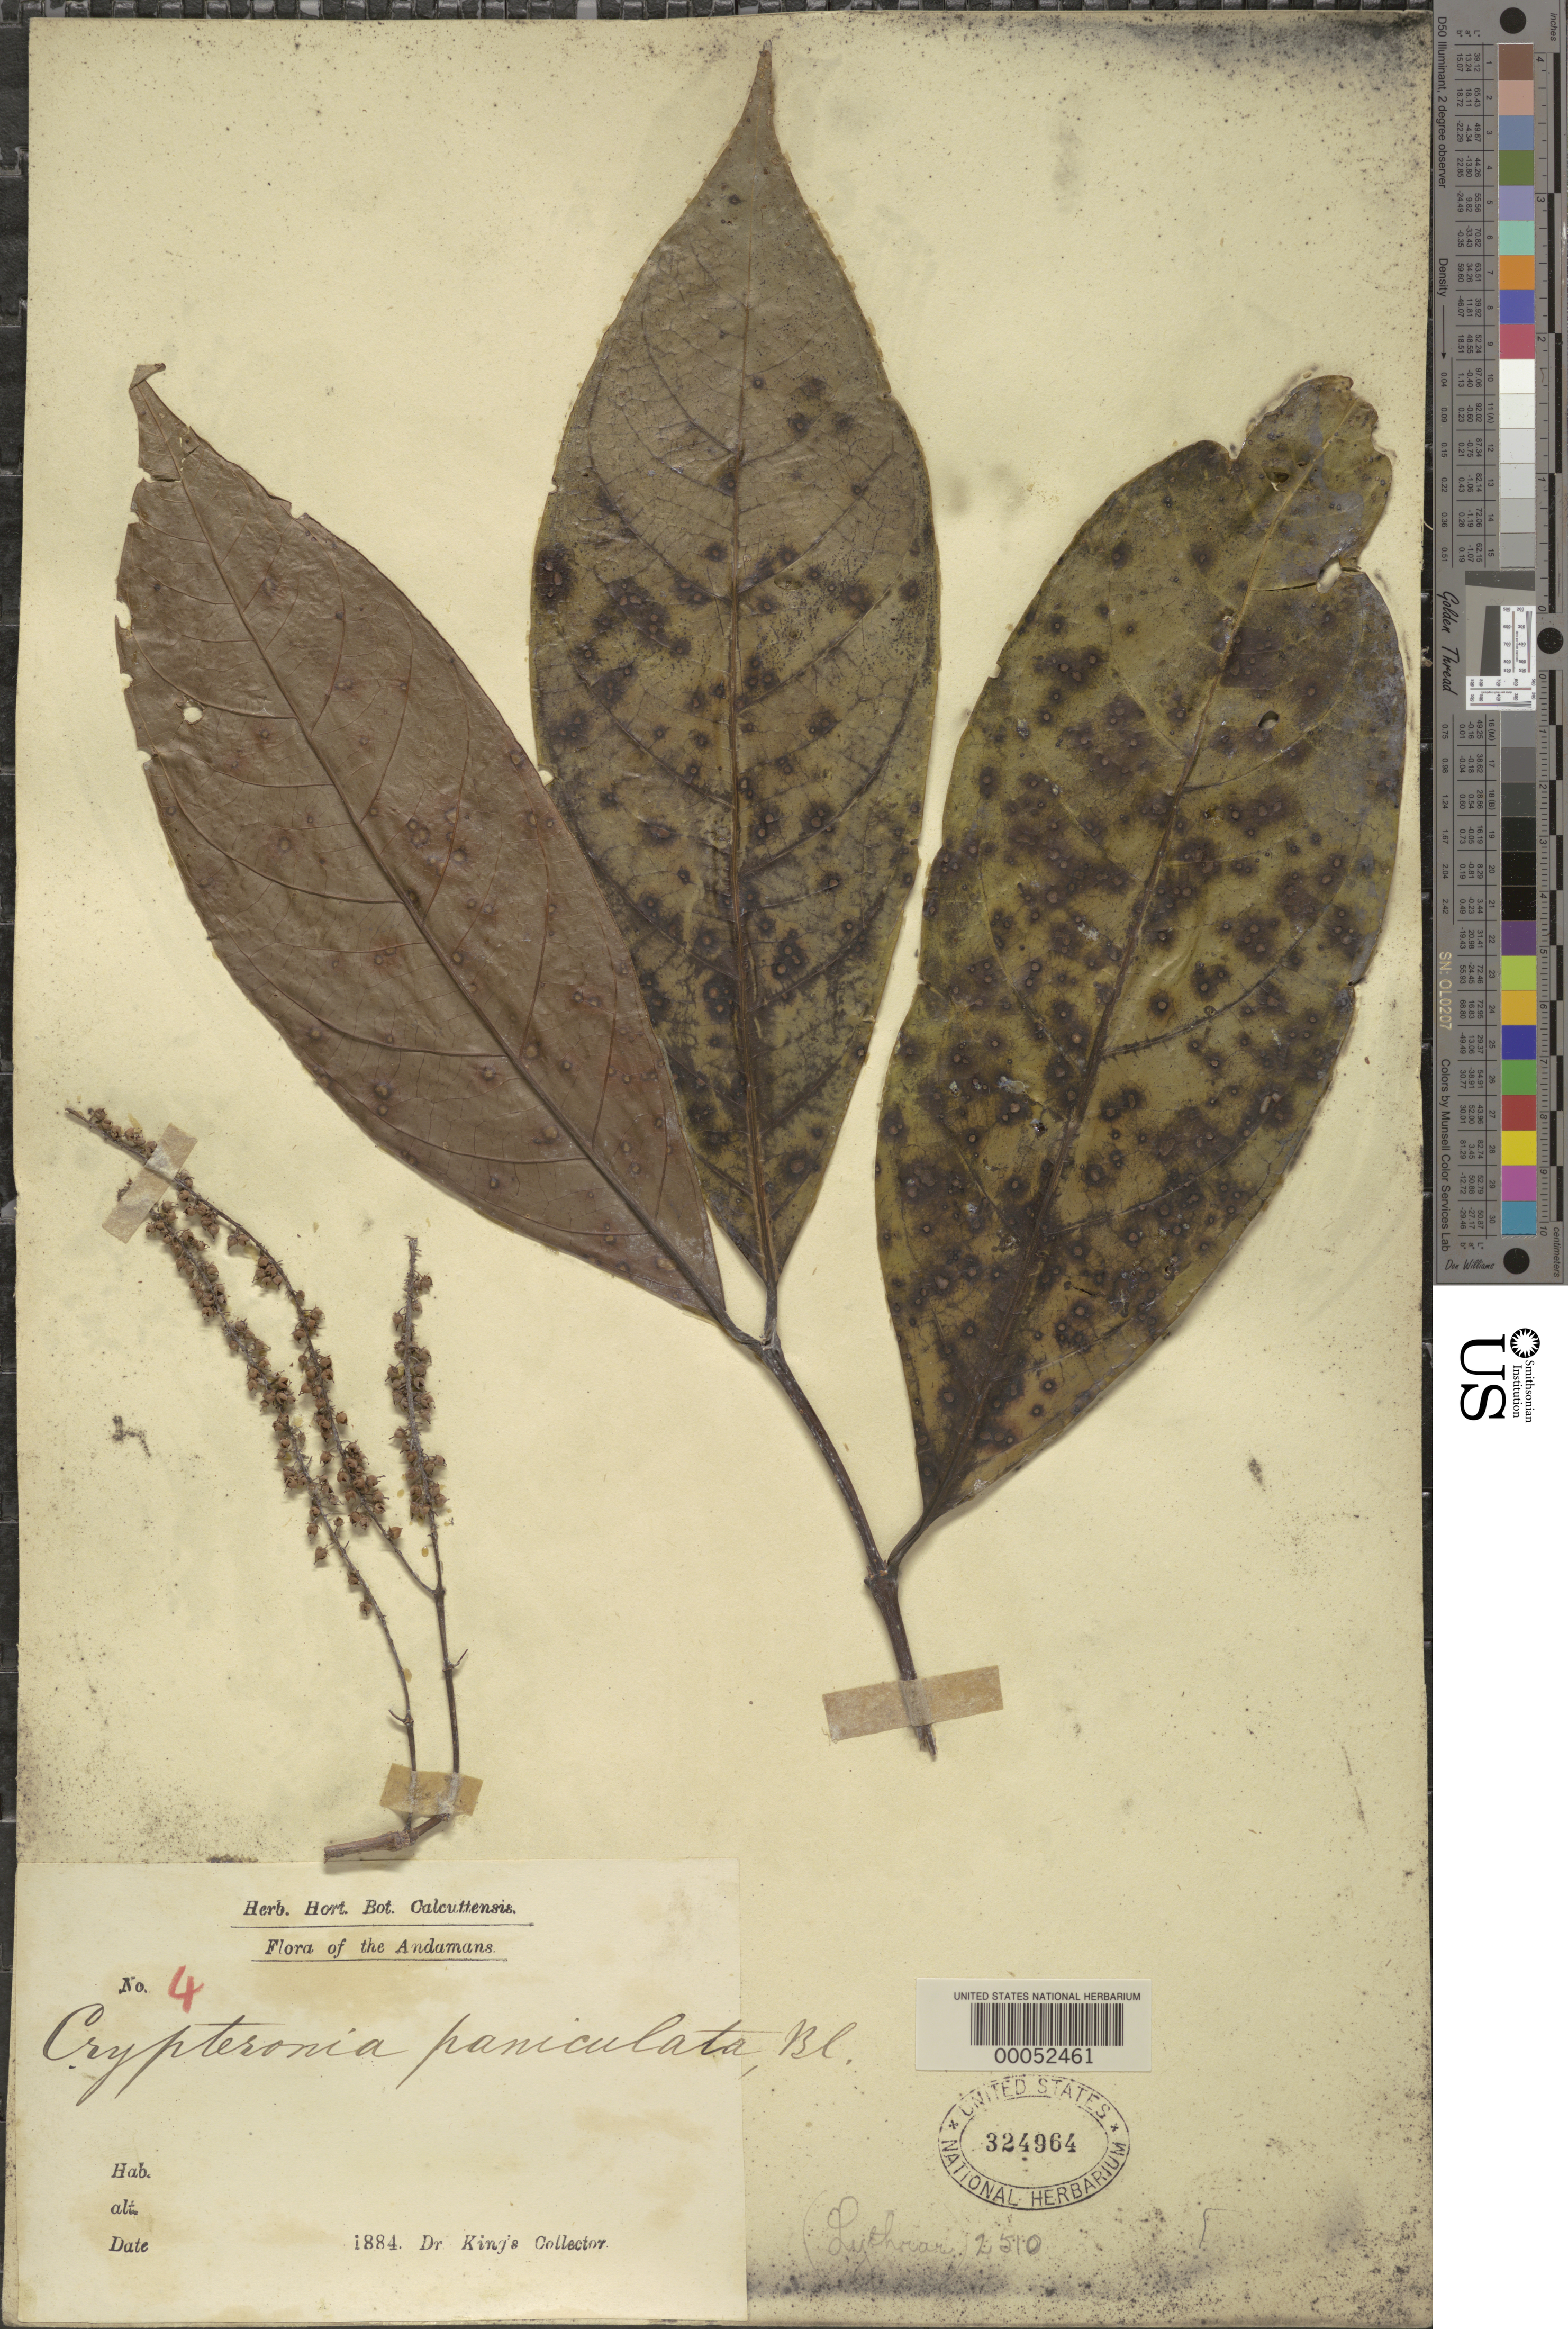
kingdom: Plantae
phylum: Tracheophyta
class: Magnoliopsida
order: Myrtales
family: Crypteroniaceae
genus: Crypteronia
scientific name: Crypteronia paniculata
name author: Blume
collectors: Dr. King's collector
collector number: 4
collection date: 1884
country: India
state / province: Andaman and Nicobar Islands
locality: Andamans.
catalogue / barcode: US 324964